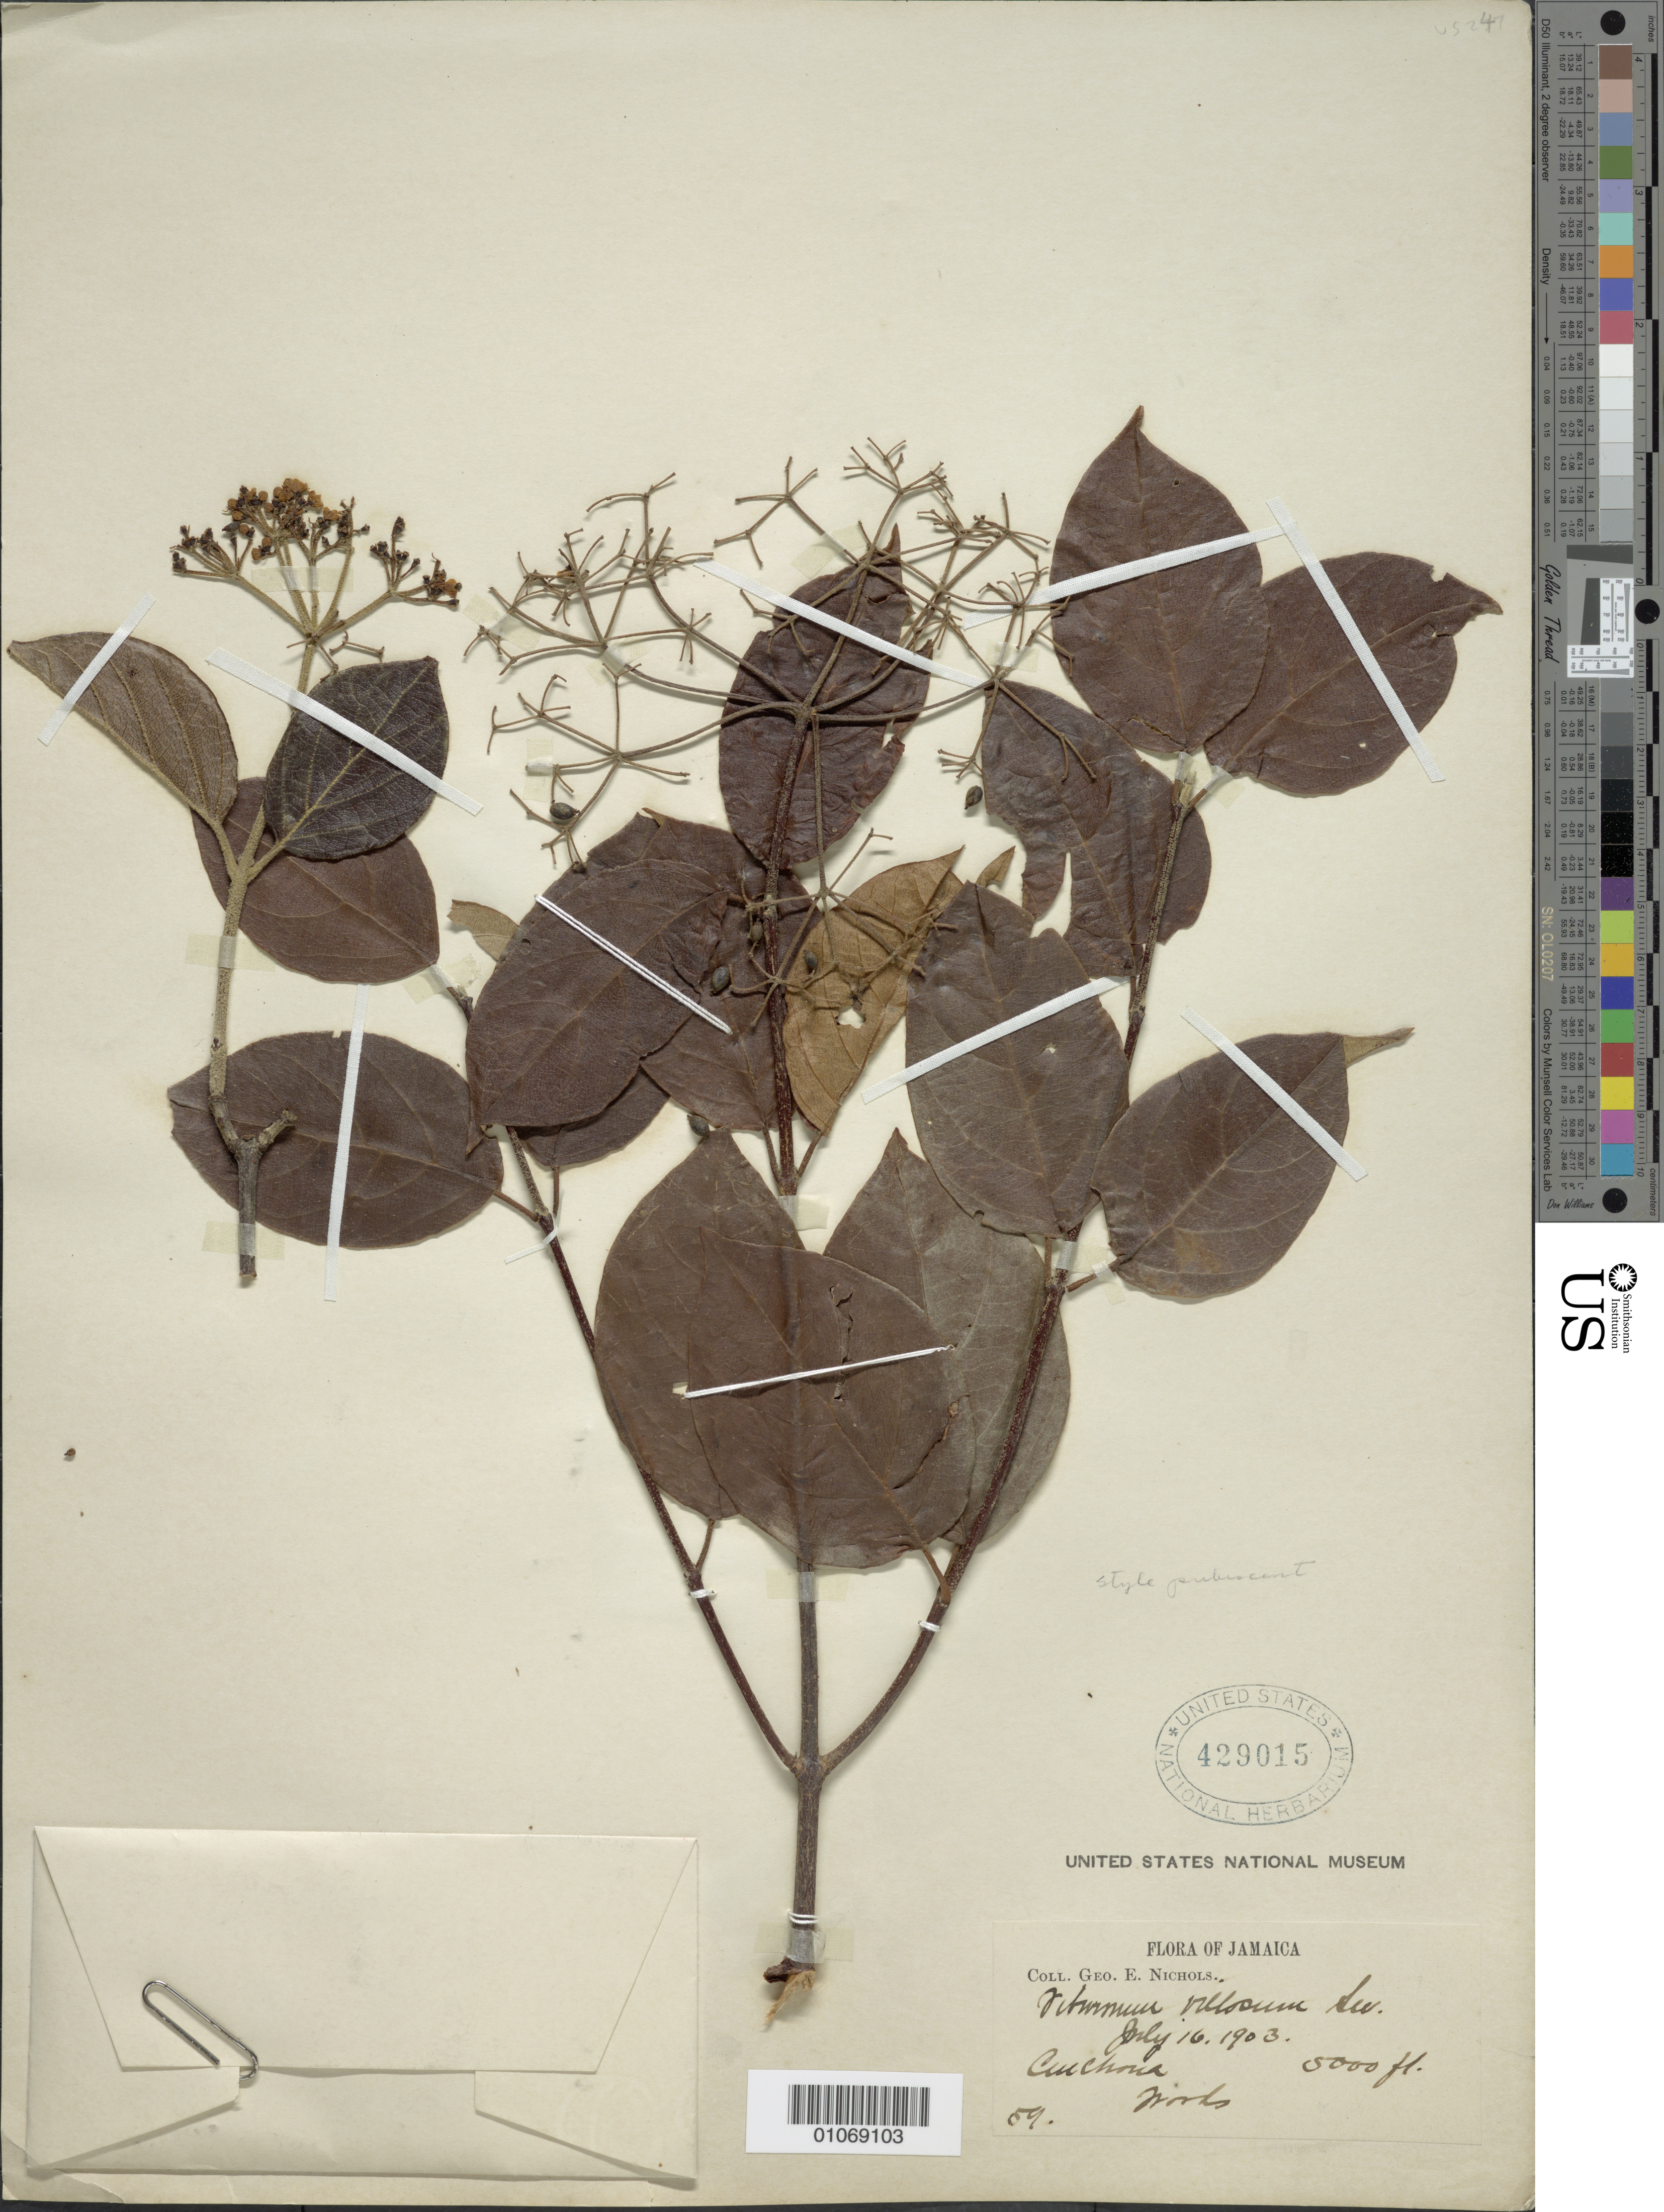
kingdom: Plantae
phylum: Tracheophyta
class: Magnoliopsida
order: Dipsacales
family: Viburnaceae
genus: Viburnum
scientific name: Viburnum villosum var. glabrescens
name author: Griseb.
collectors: G. E. Nichols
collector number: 59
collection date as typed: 16 Jul 1903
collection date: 1903-07-16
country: Jamaica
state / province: Saint Andrew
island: Jamaica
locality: Cinchona.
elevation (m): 1524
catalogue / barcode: US 429015